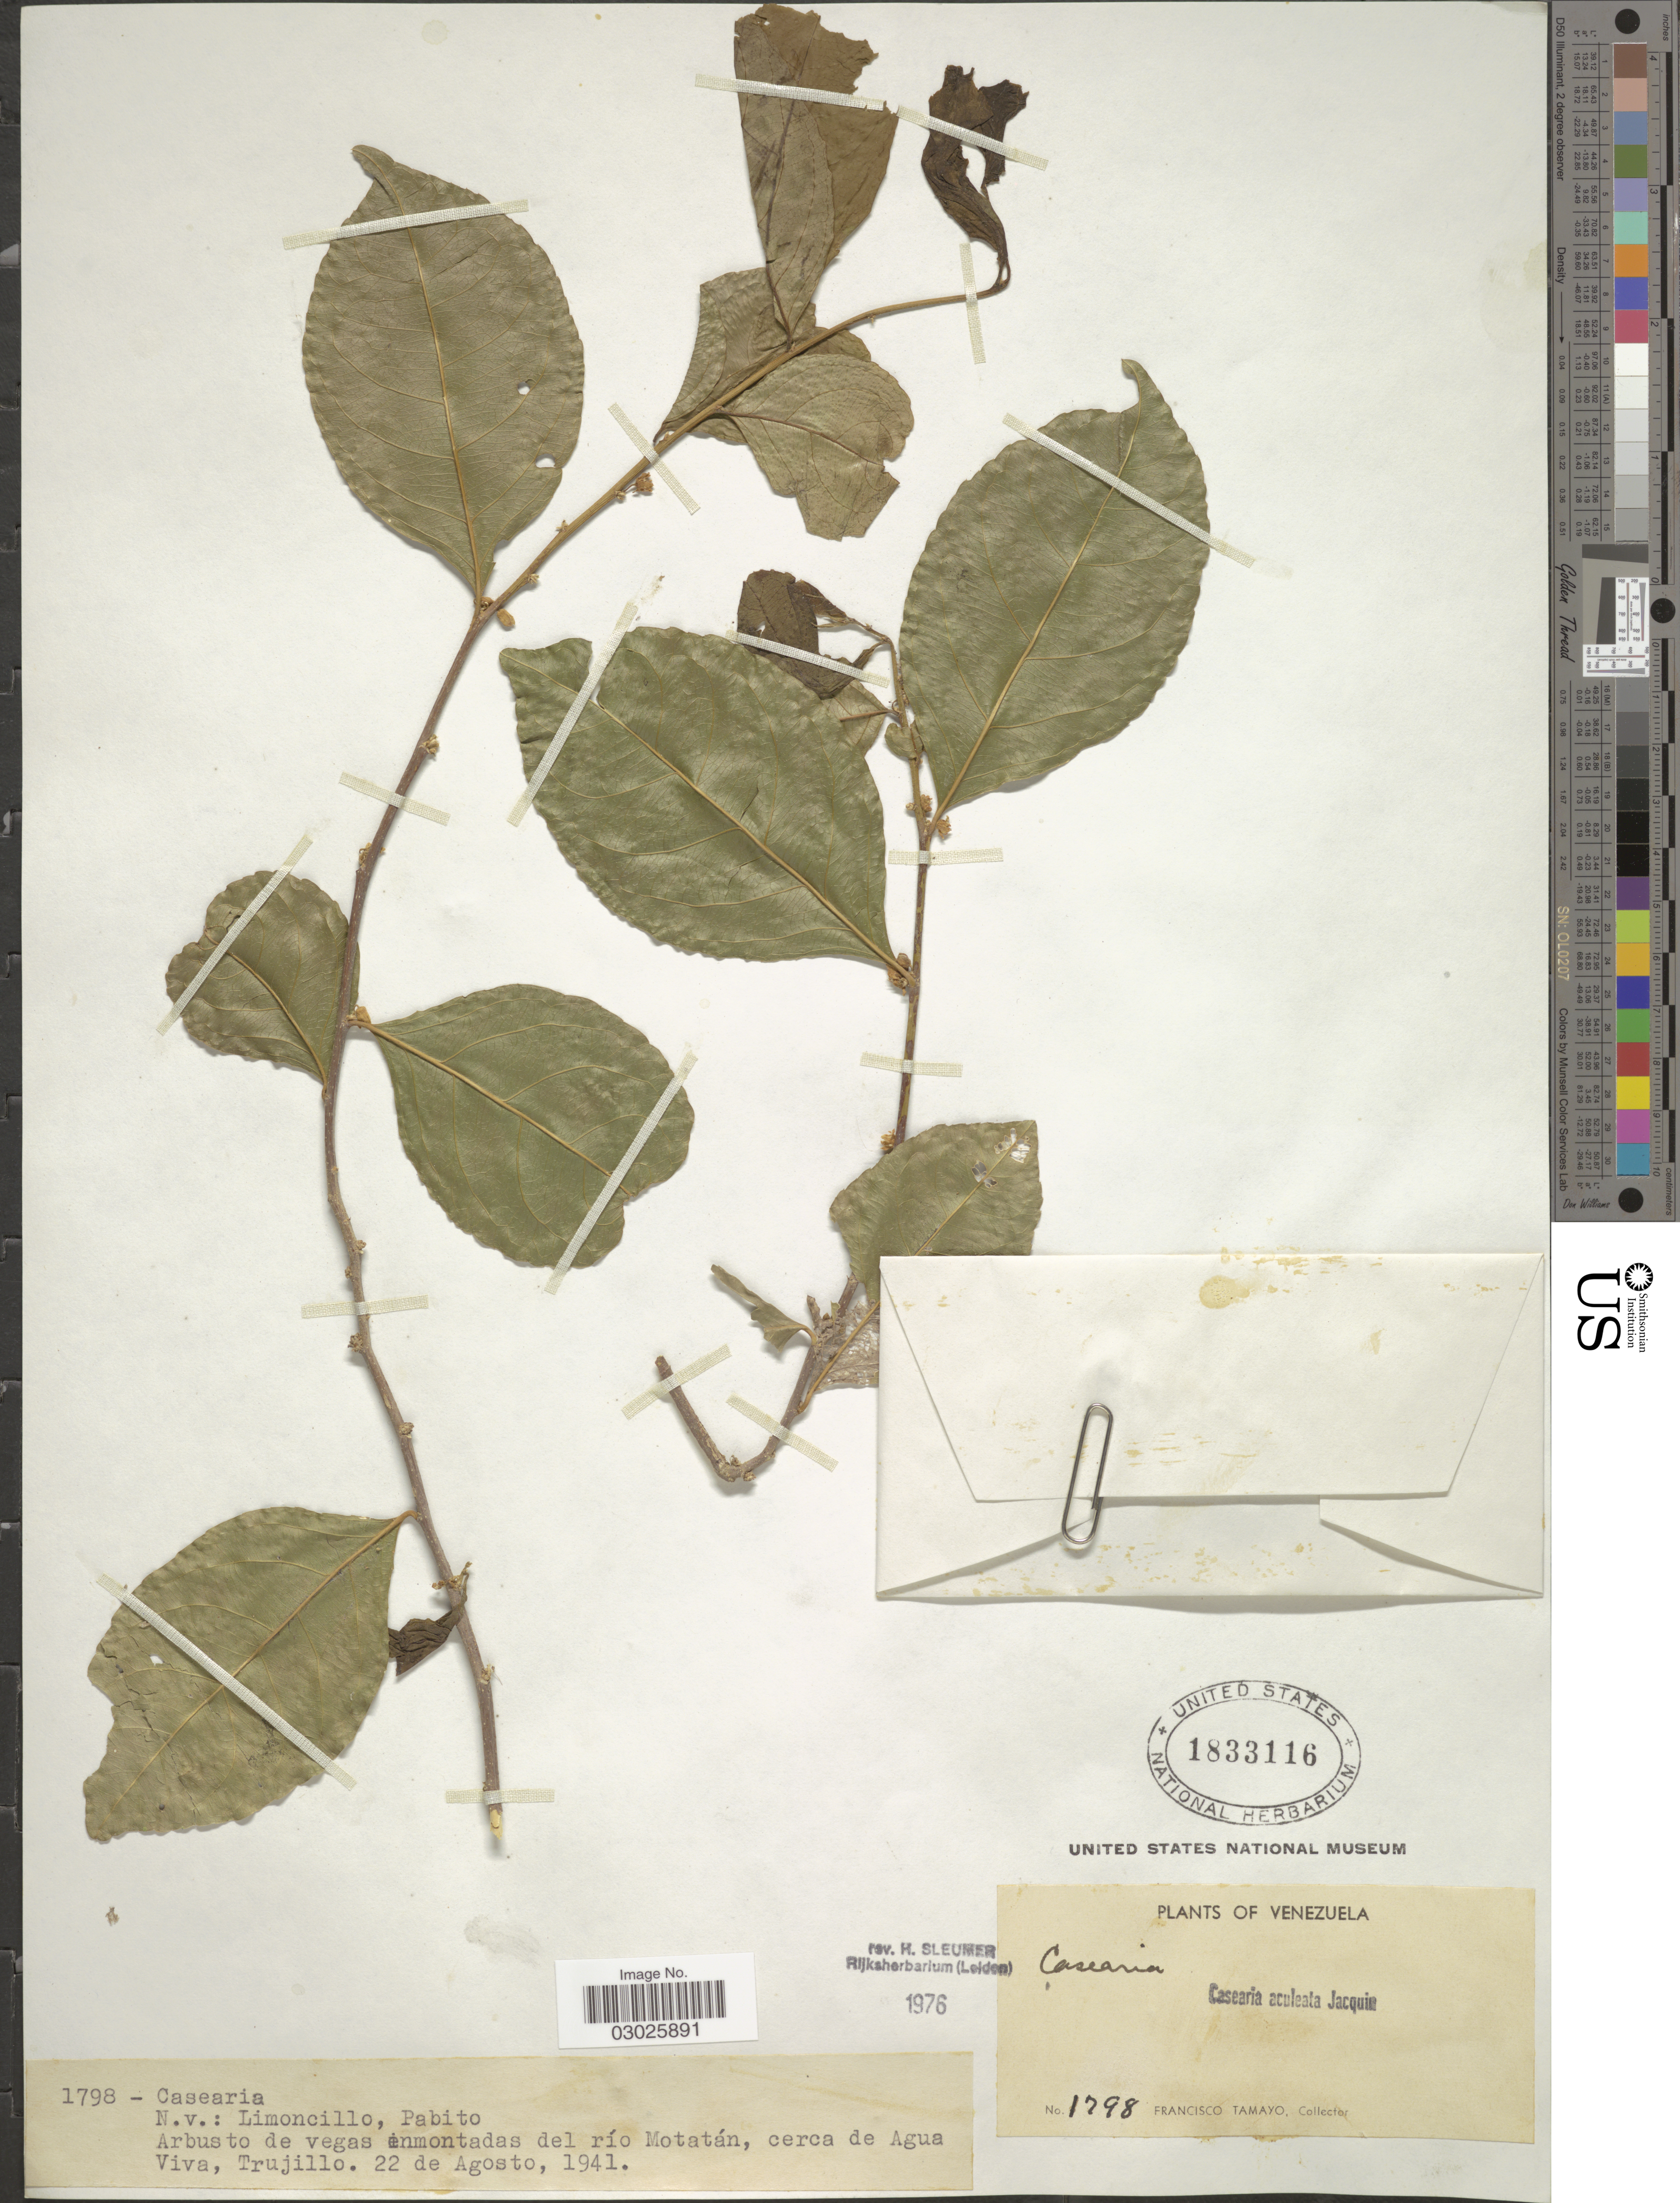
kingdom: Plantae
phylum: Tracheophyta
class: Magnoliopsida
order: Malpighiales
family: Salicaceae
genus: Casearia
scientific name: Casearia aculeata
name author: Jacq.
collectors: F. Tamayo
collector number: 1798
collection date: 1941-08-22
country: Venezuela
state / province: Trujillo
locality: Arbusto de vegas enmontadas del río Motatán, cerca de Agua Viva.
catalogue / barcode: US 1833116